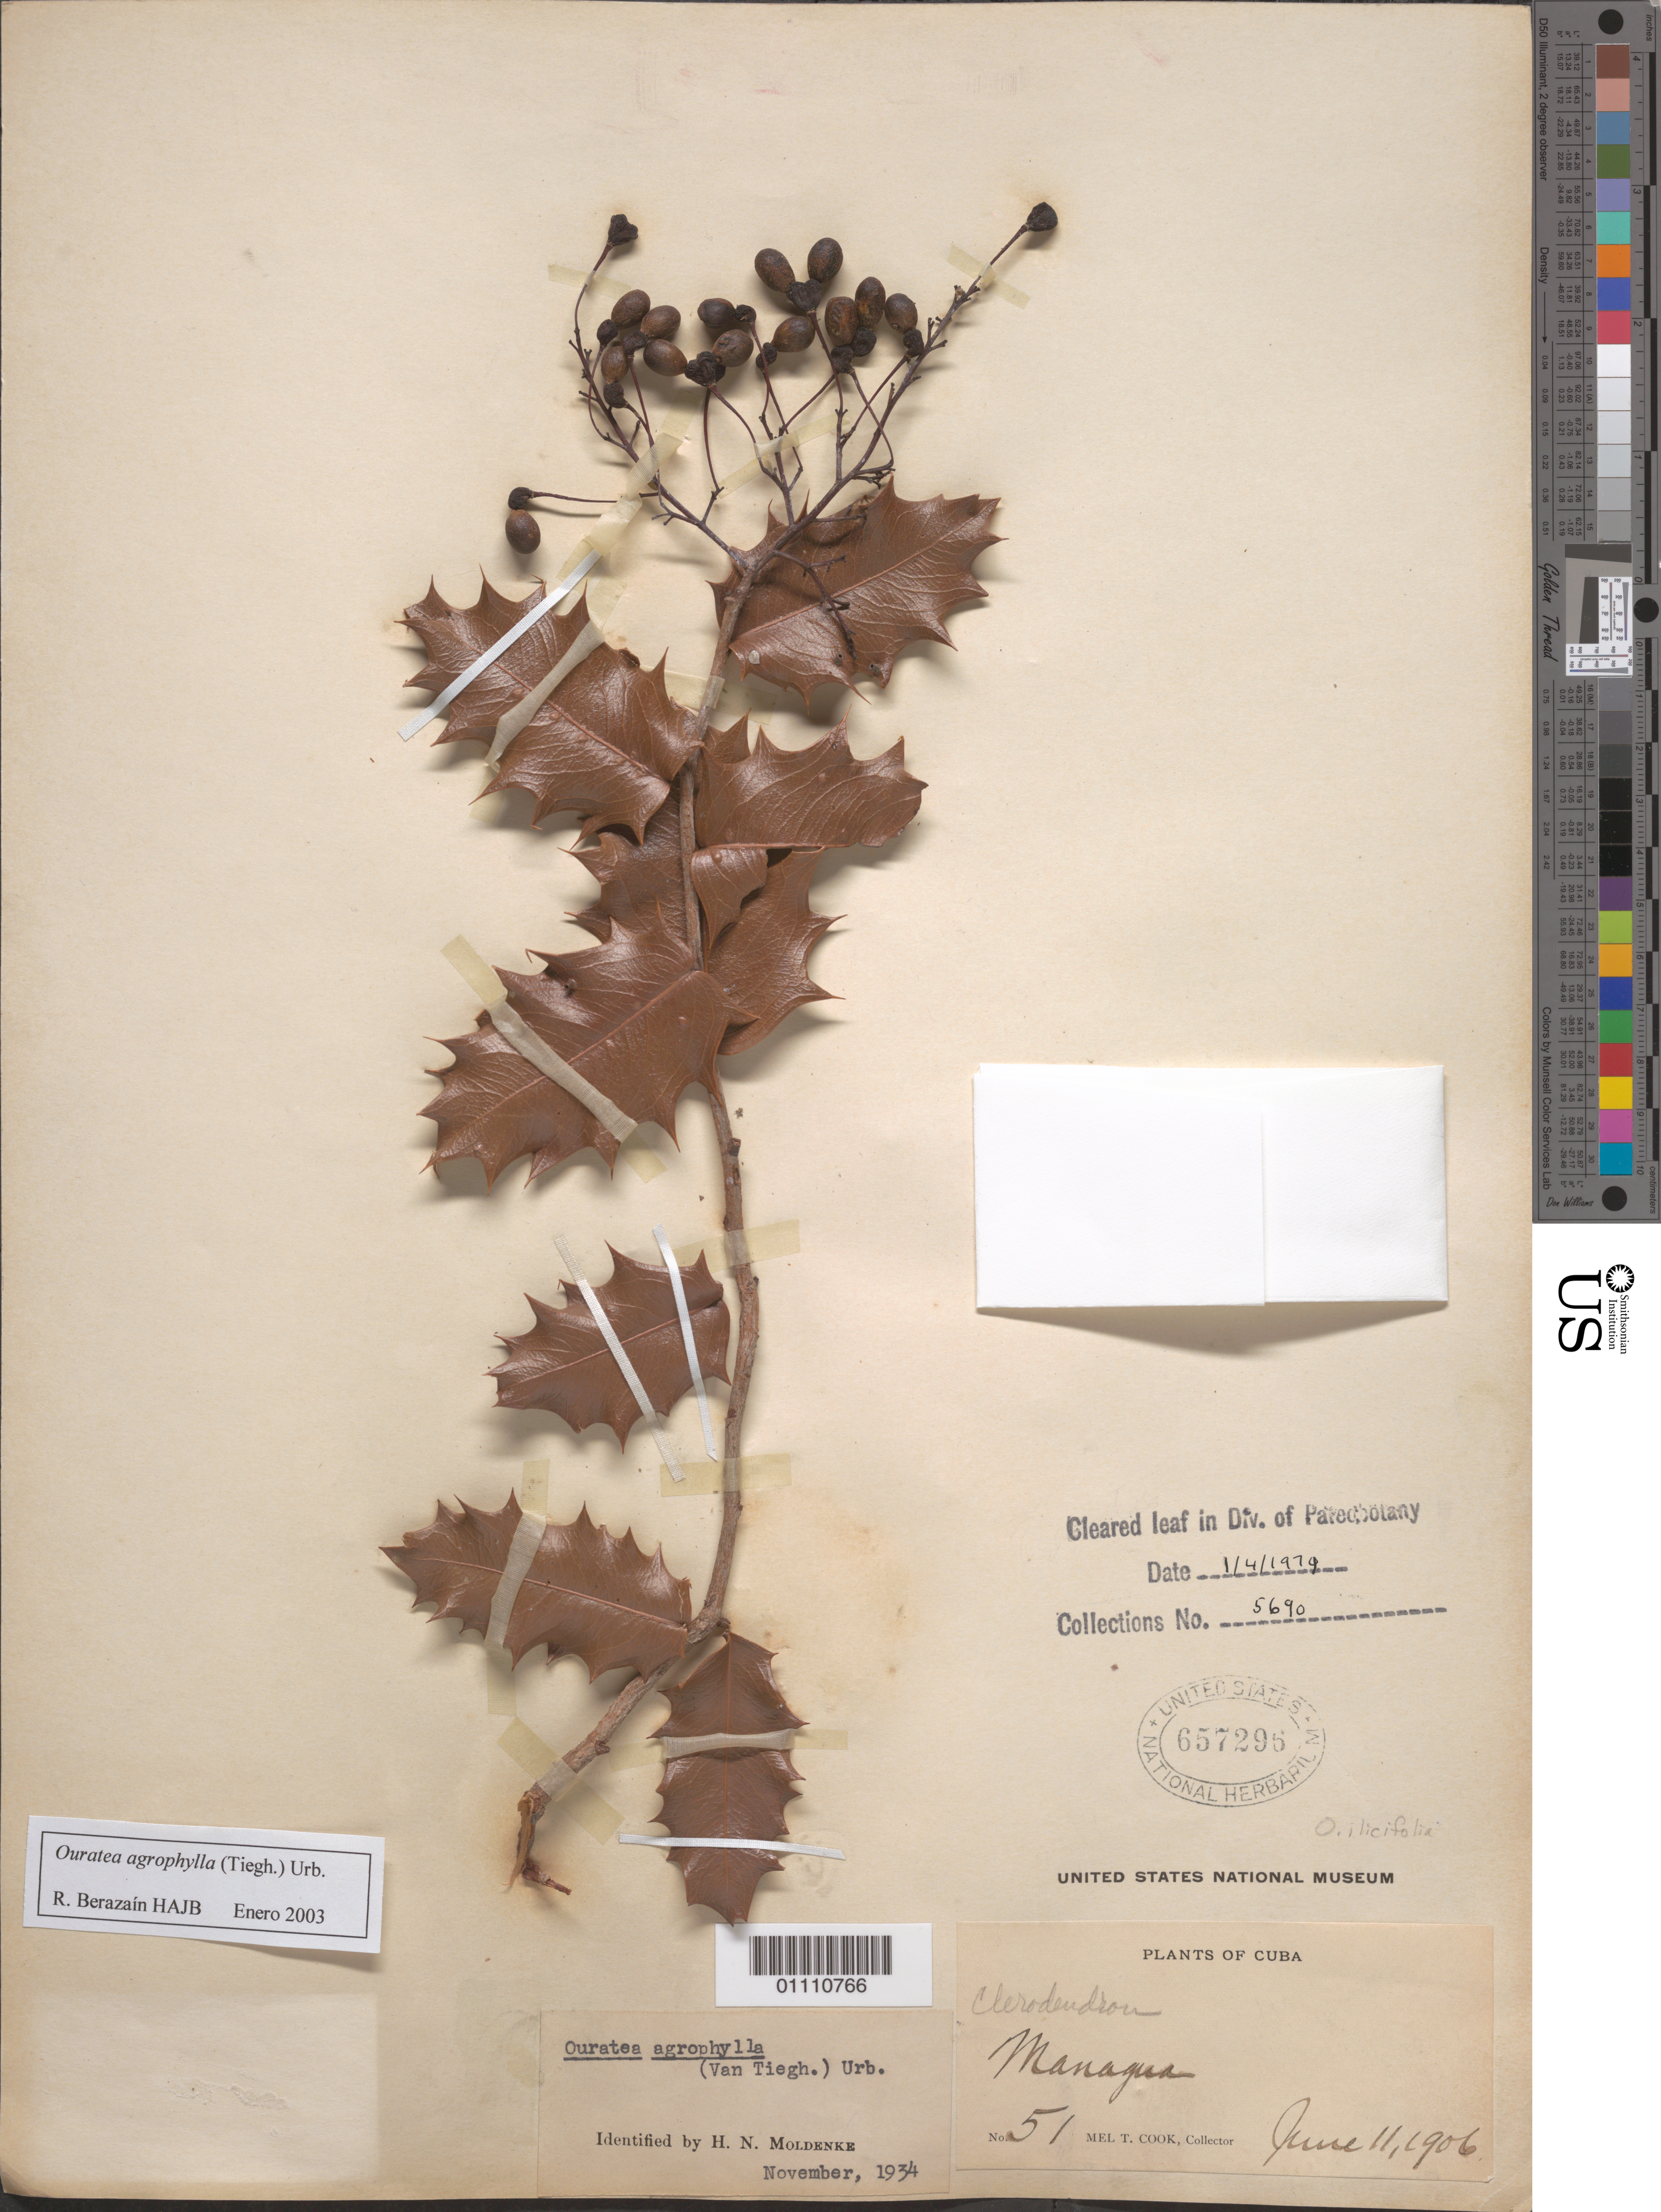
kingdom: Plantae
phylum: Tracheophyta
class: Magnoliopsida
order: Malpighiales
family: Ochnaceae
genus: Ouratea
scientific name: Ouratea agrophylla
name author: (Tiegh.) Urb.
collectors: M. T. Cook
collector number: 51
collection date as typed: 11 Jun 1906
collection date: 1906-06-11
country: Cuba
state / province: Las Tunas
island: Cuba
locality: Managua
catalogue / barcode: US 657296